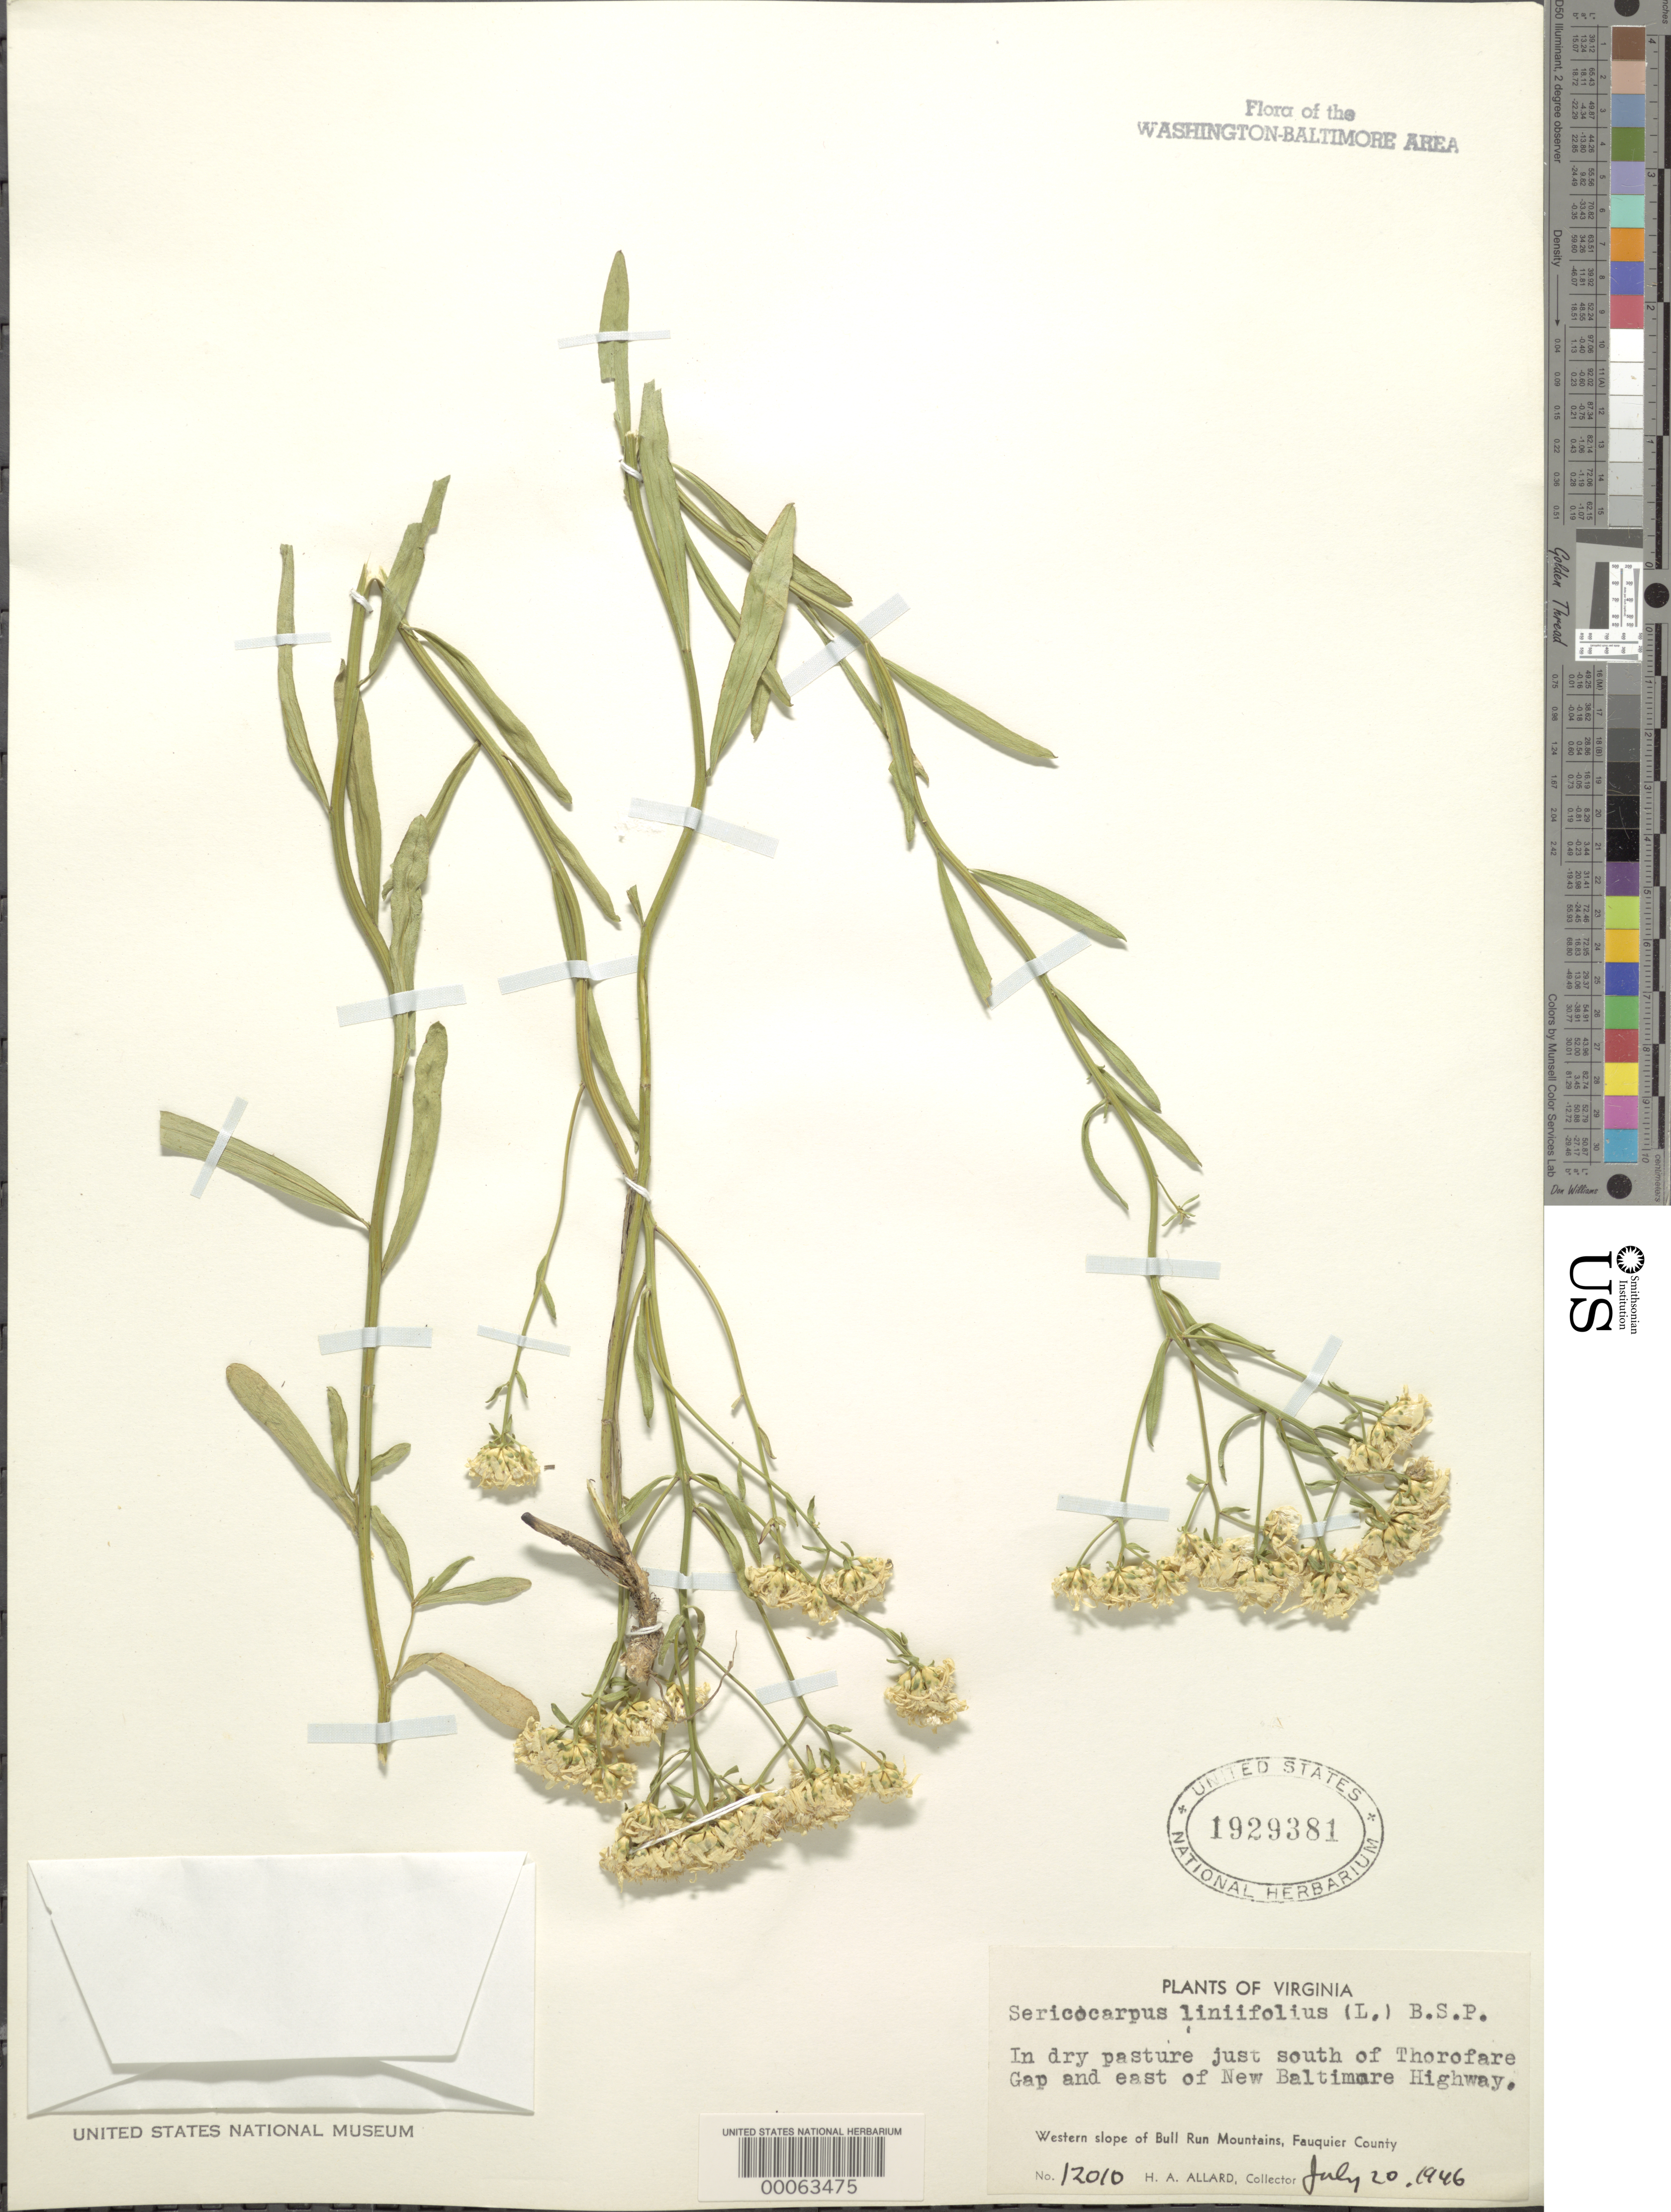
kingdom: Plantae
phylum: Tracheophyta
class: Magnoliopsida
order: Asterales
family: Asteraceae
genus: Sericocarpus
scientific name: Sericocarpus linifolius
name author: (L.) Britton, Stearns & Poggenb.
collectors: H. A. Allard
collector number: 12010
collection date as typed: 20 Jul 1946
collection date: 1946-07-20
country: United States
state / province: Virginia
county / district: Fauquier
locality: South of Thorofare Gap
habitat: Dry pasture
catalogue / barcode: US 1929381